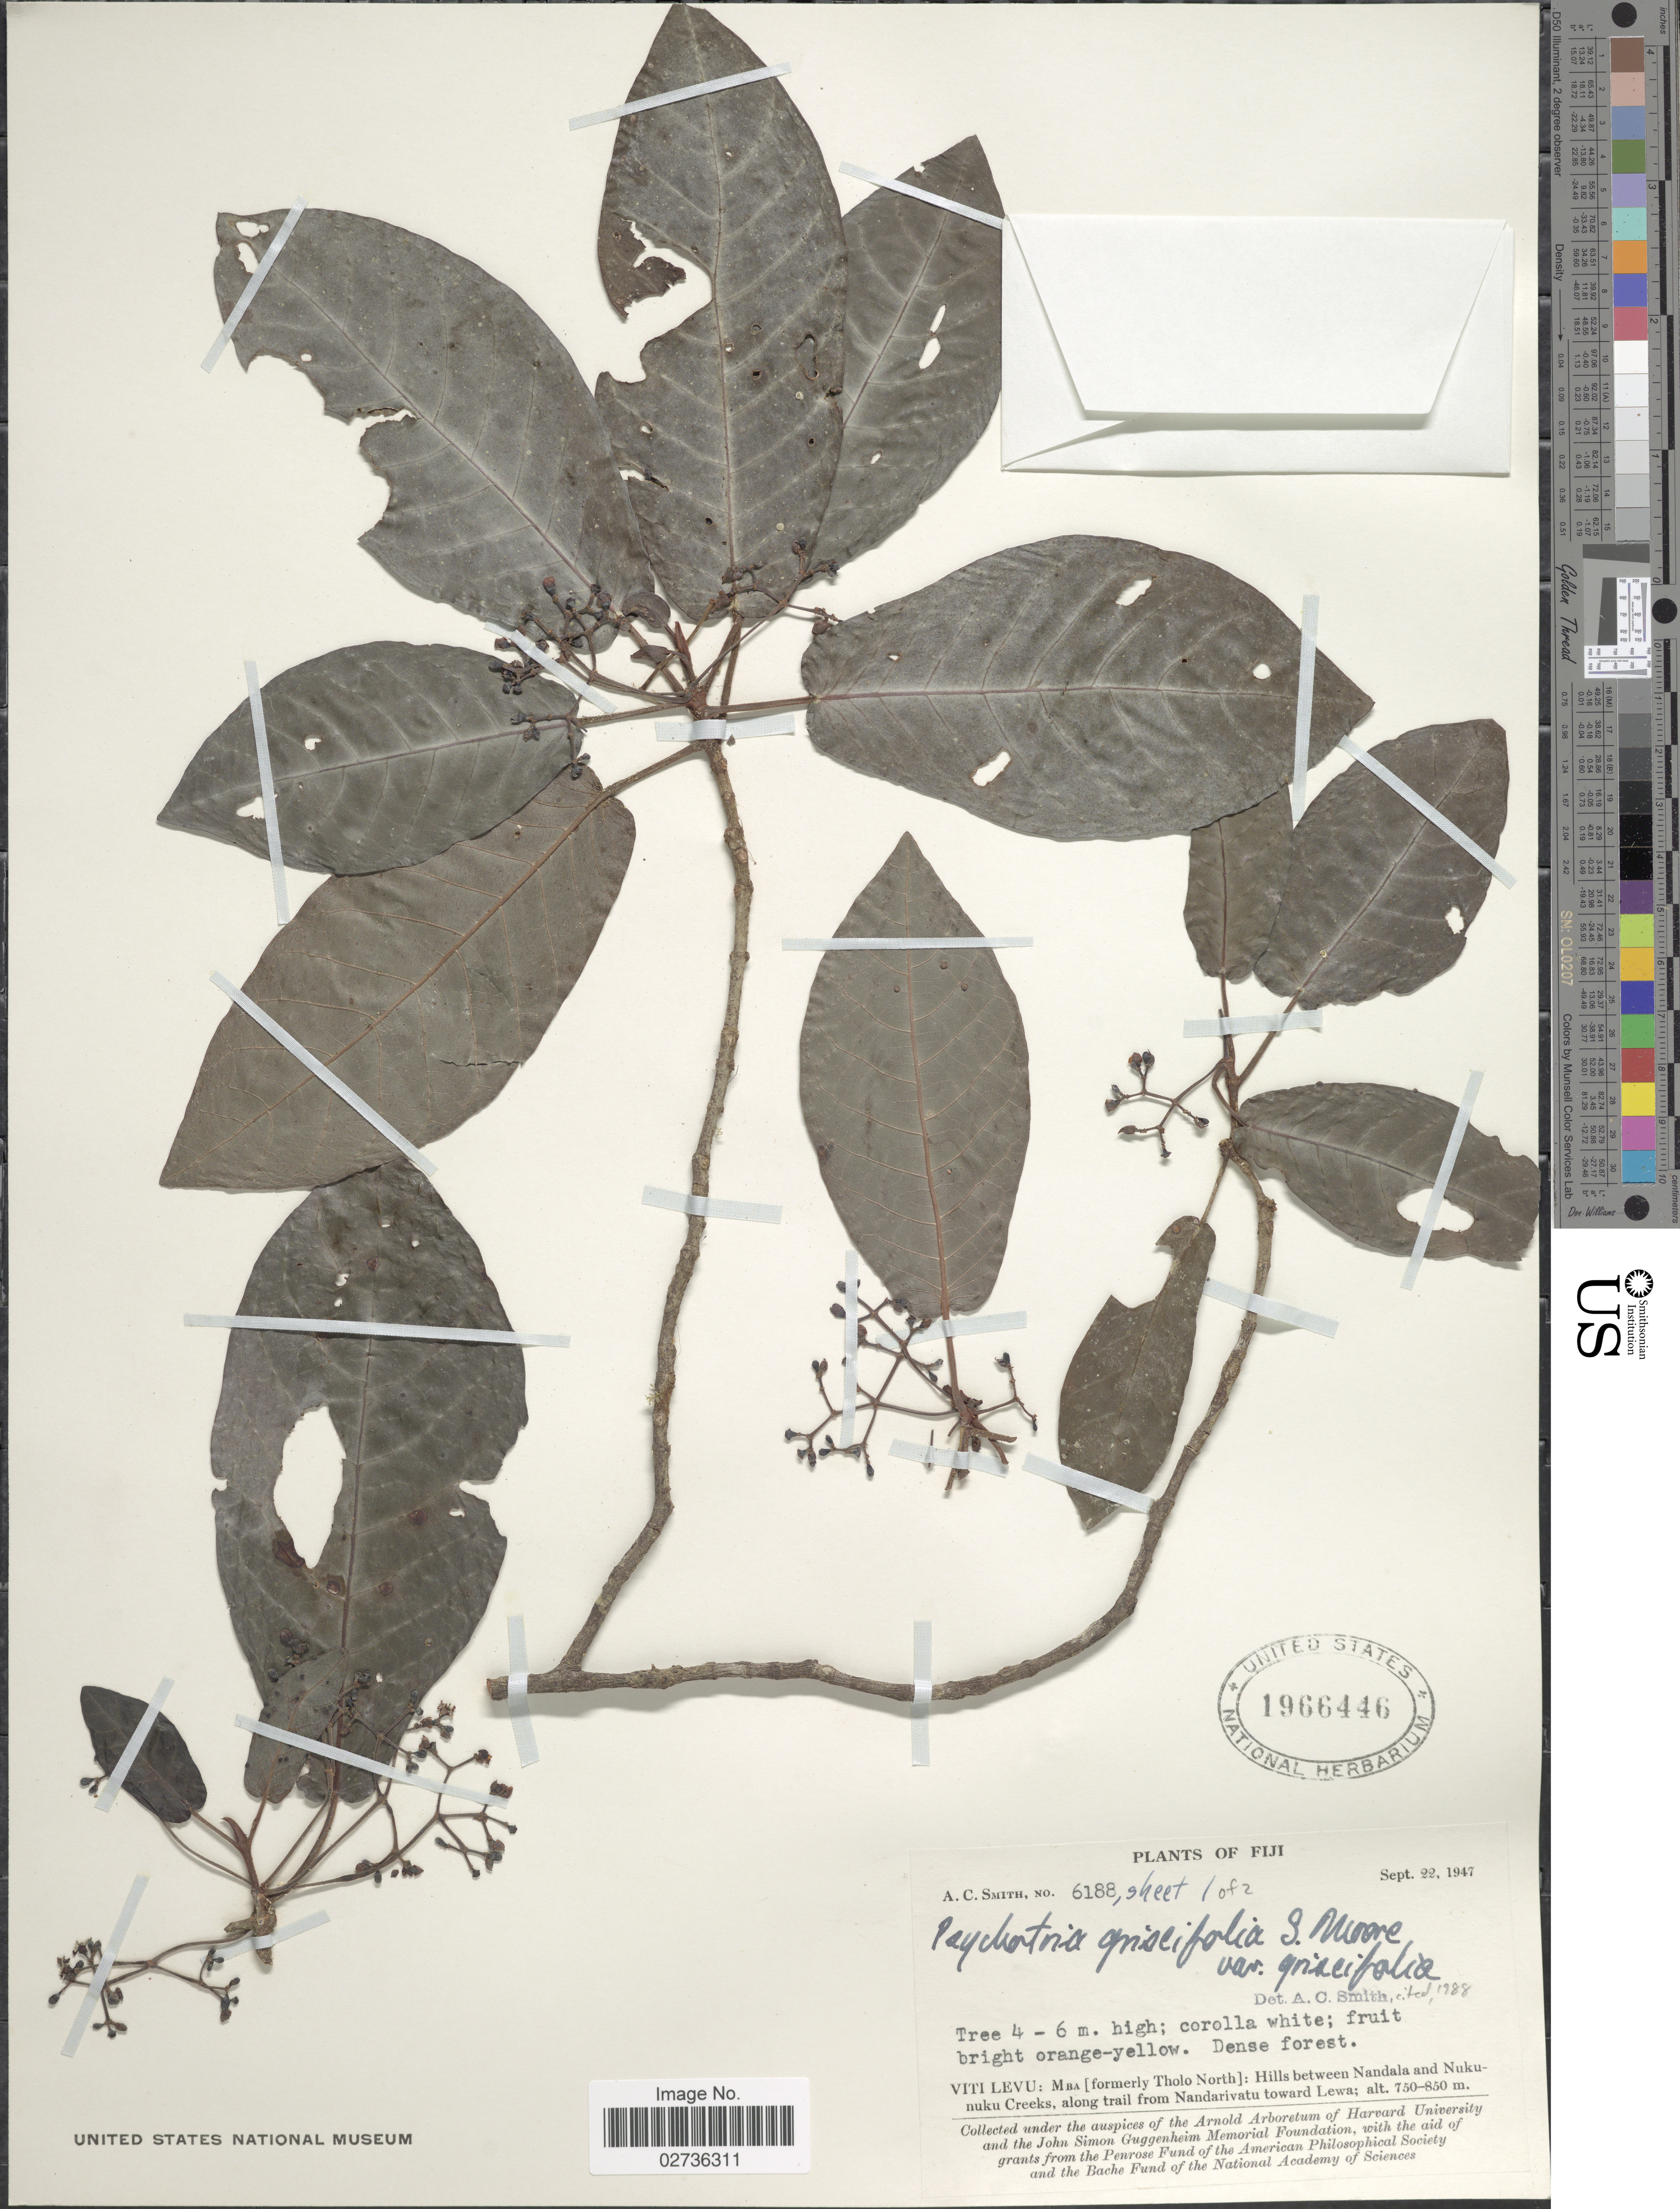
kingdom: Plantae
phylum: Tracheophyta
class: Magnoliopsida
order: Gentianales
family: Rubiaceae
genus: Psychotria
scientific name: Psychotria griseifolia var. griseifolia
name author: S. Moore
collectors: A. C. Smith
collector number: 6188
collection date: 1947-09-22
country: Fiji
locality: Viti Levu: MBA [ formerly Tholo North]: Hills between Nandala and Nukunuku Creeks, along trail from Nandarivatu toward Lewa.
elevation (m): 750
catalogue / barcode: US 1966446